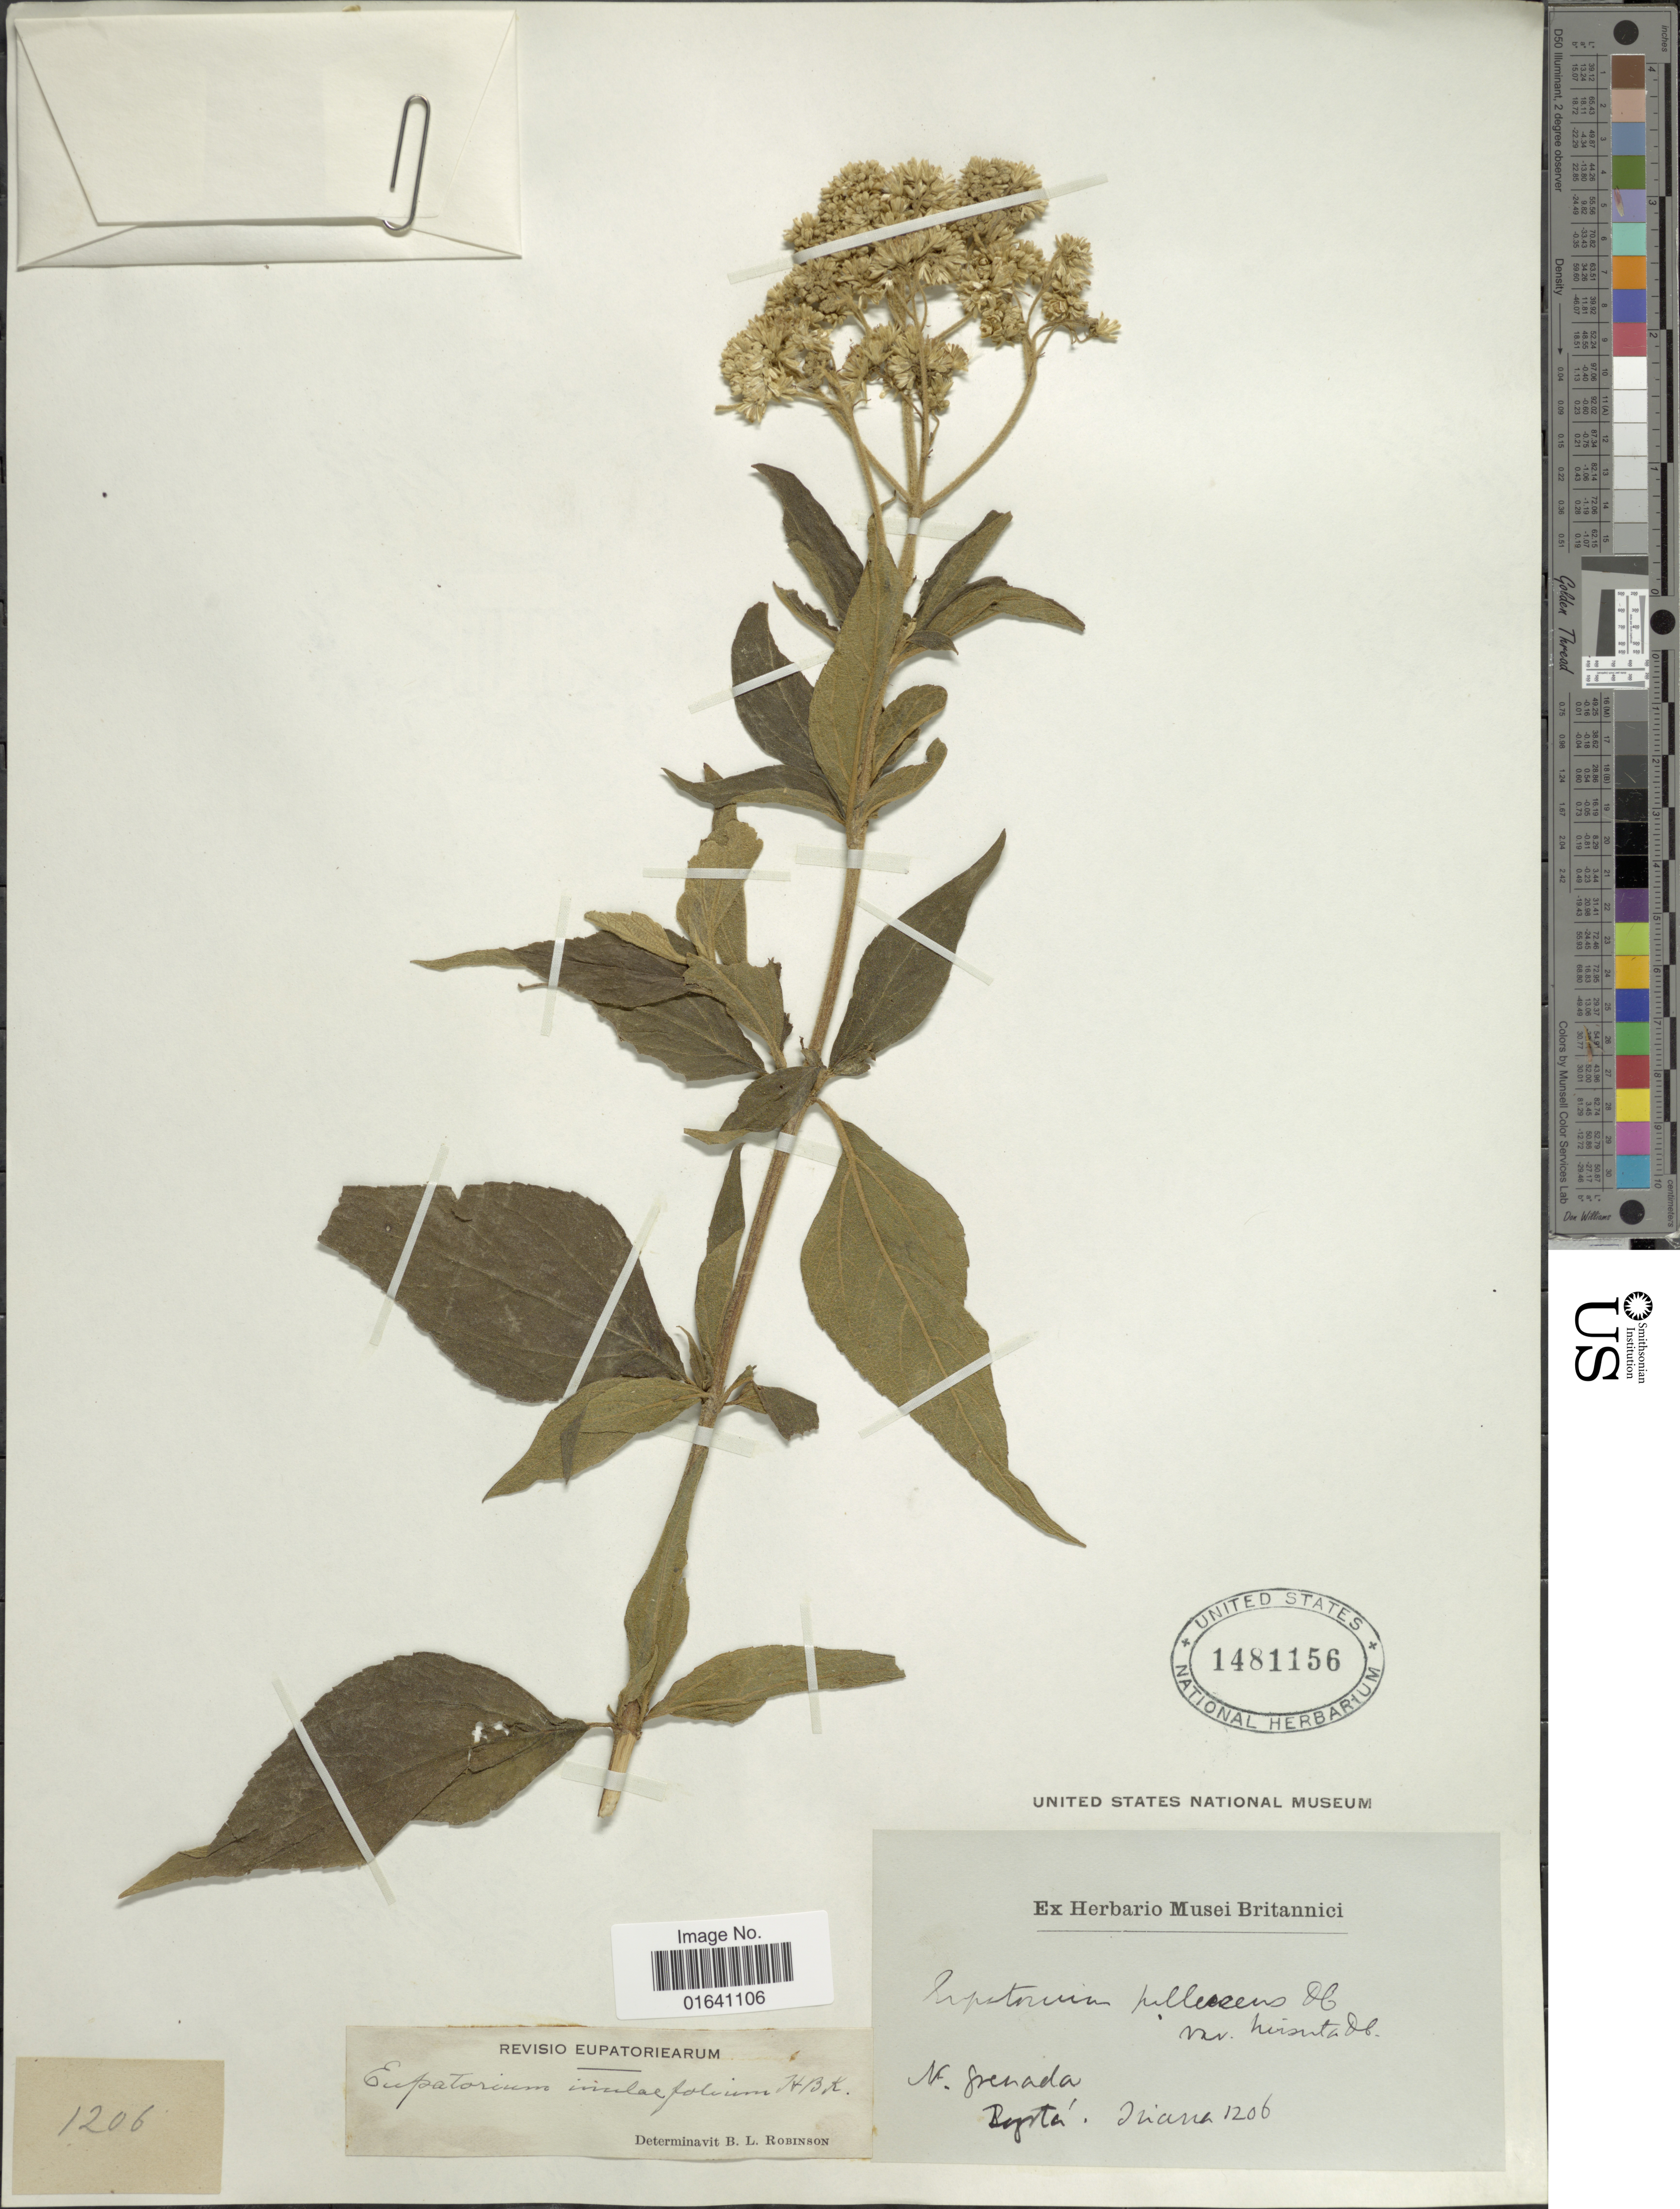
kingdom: Plantae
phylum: Tracheophyta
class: Magnoliopsida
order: Asterales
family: Asteraceae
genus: Austroeupatorium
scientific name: Austroeupatorium inulaefolium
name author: (Kunth) R.M. King & H. Rob.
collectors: J. J. Triana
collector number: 1206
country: Colombia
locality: N. Grenada, Bogotá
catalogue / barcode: US 1481156